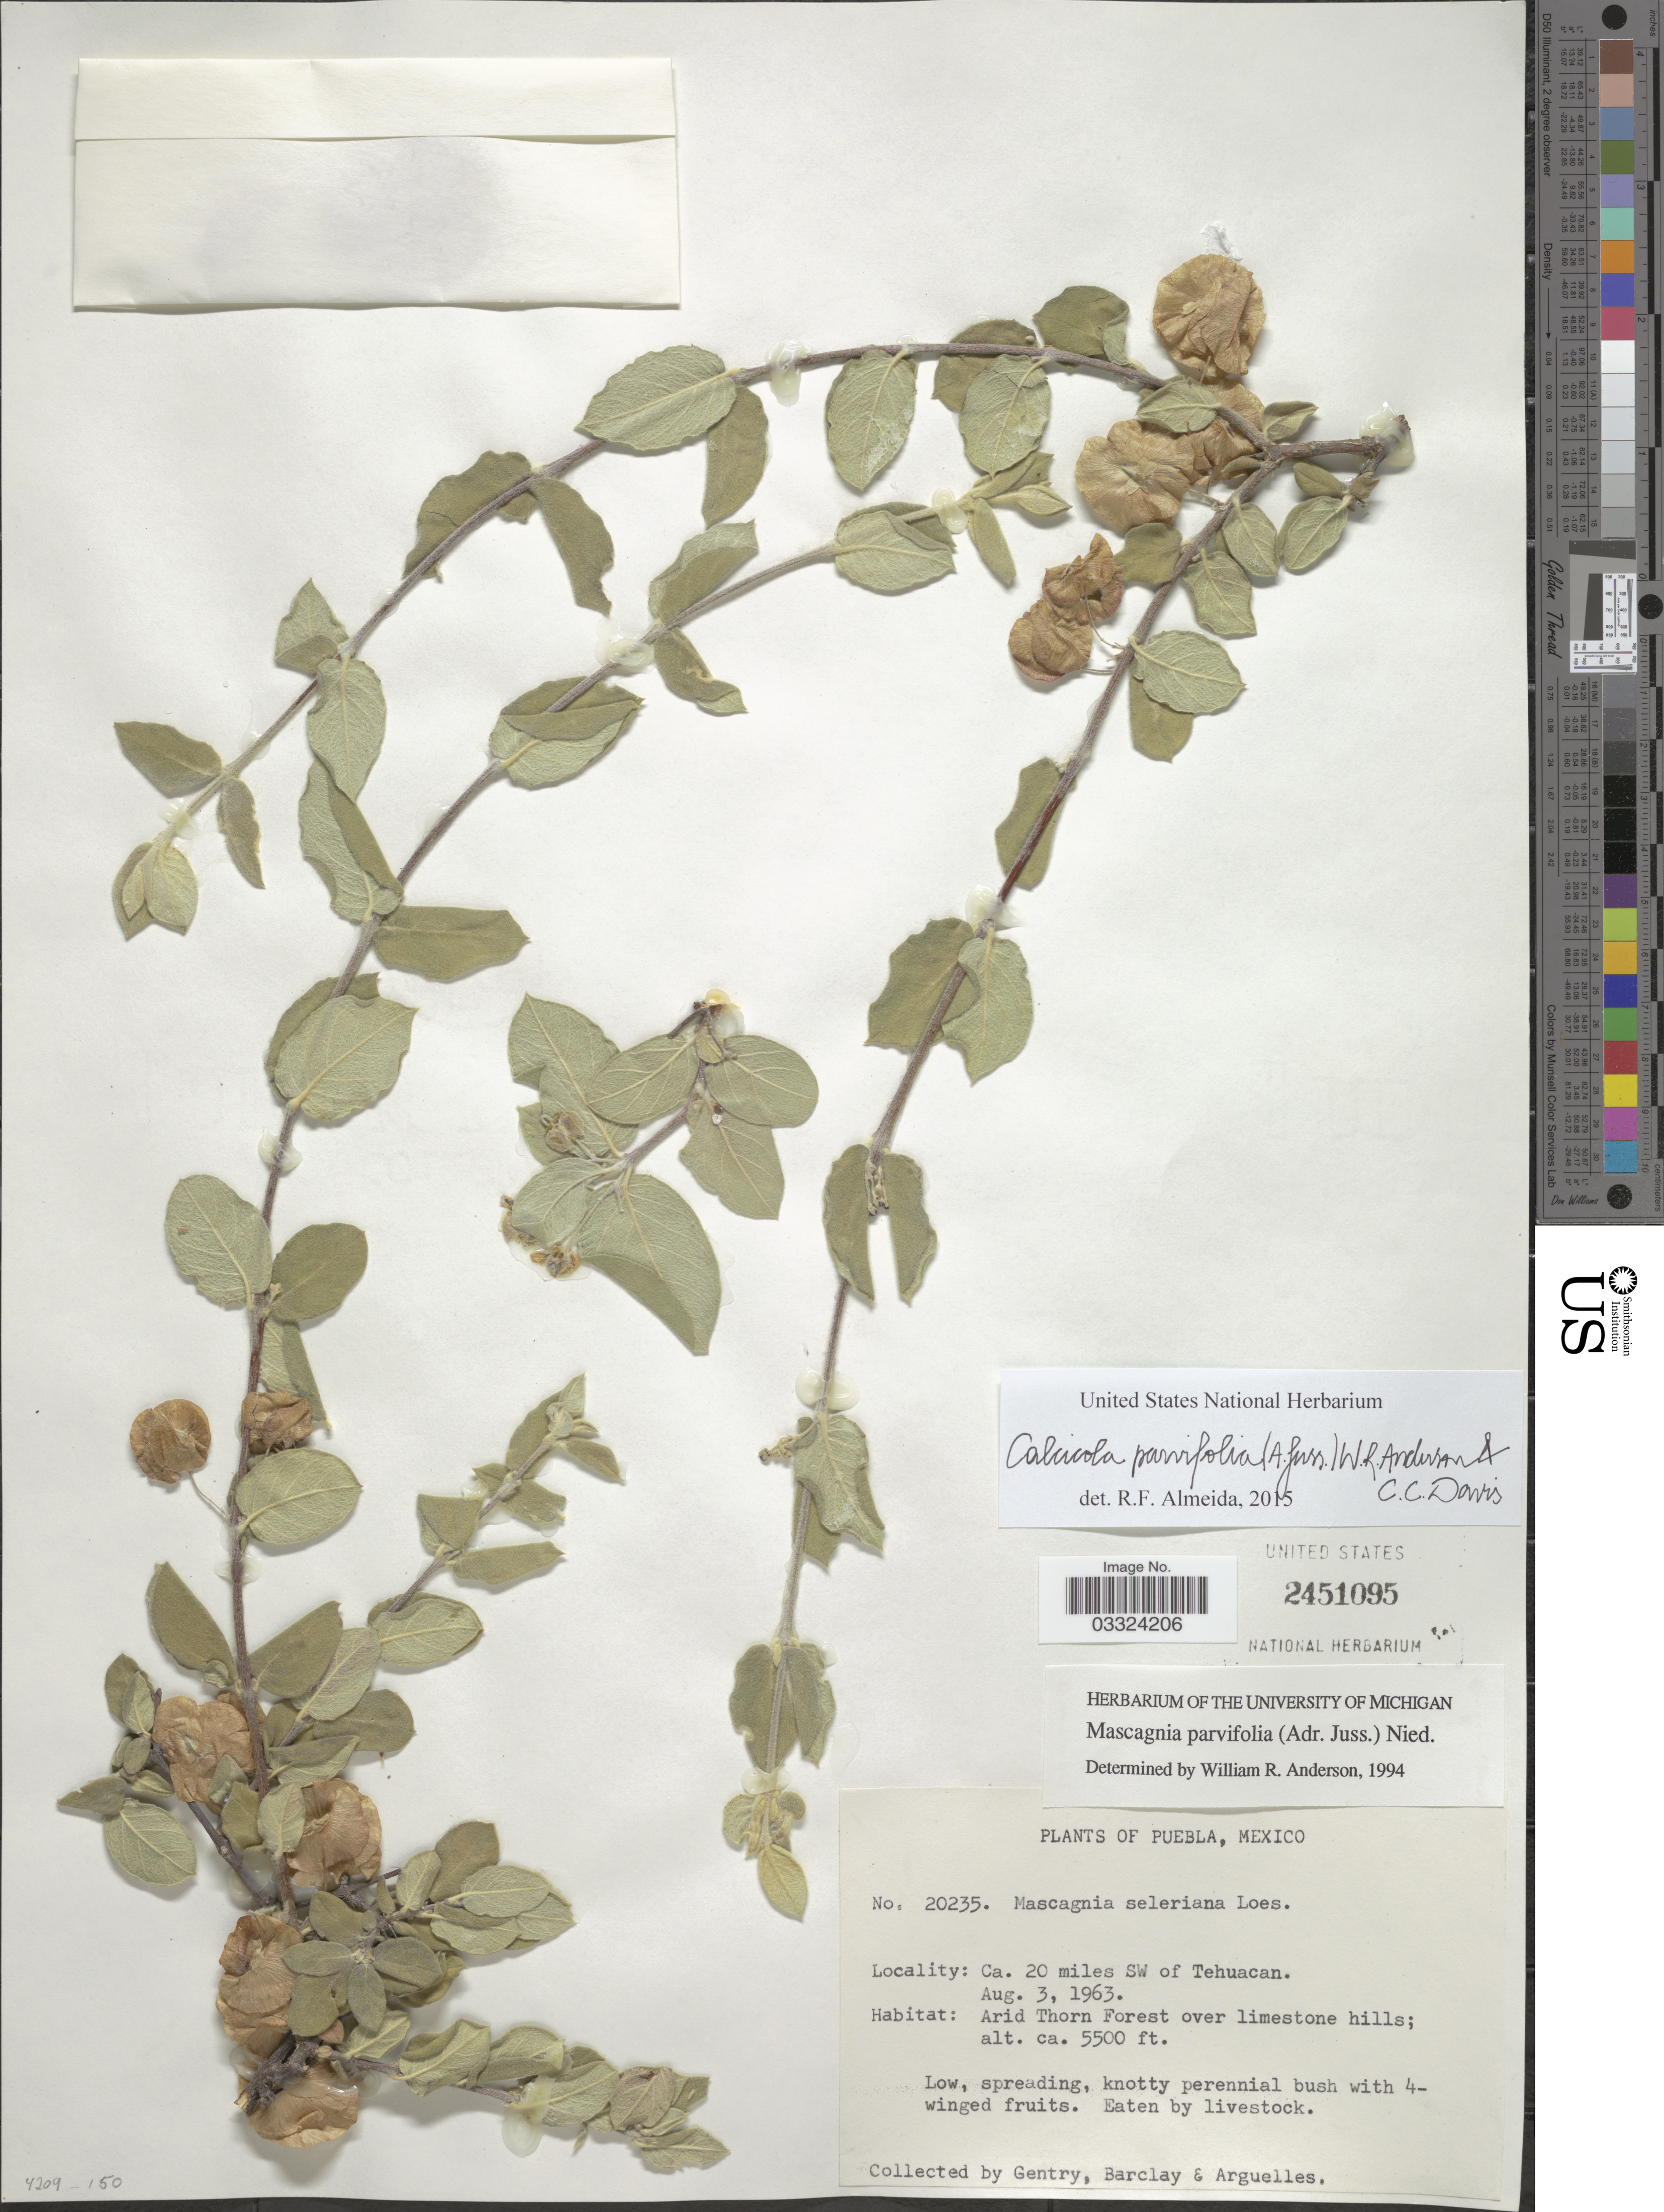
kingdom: Plantae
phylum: Tracheophyta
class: Magnoliopsida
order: Malpighiales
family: Malpighiaceae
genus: Calcicola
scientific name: Calcicola parvifolia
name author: (A. Juss.) W.R. Anderson & C. Davis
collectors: Gentry, --, -- Barclay & Arguelles, --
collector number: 20235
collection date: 1963-08-03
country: Mexico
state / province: Puebla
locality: Ca. 20 miles SW of Tehuacan.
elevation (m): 1676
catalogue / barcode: US 2451095